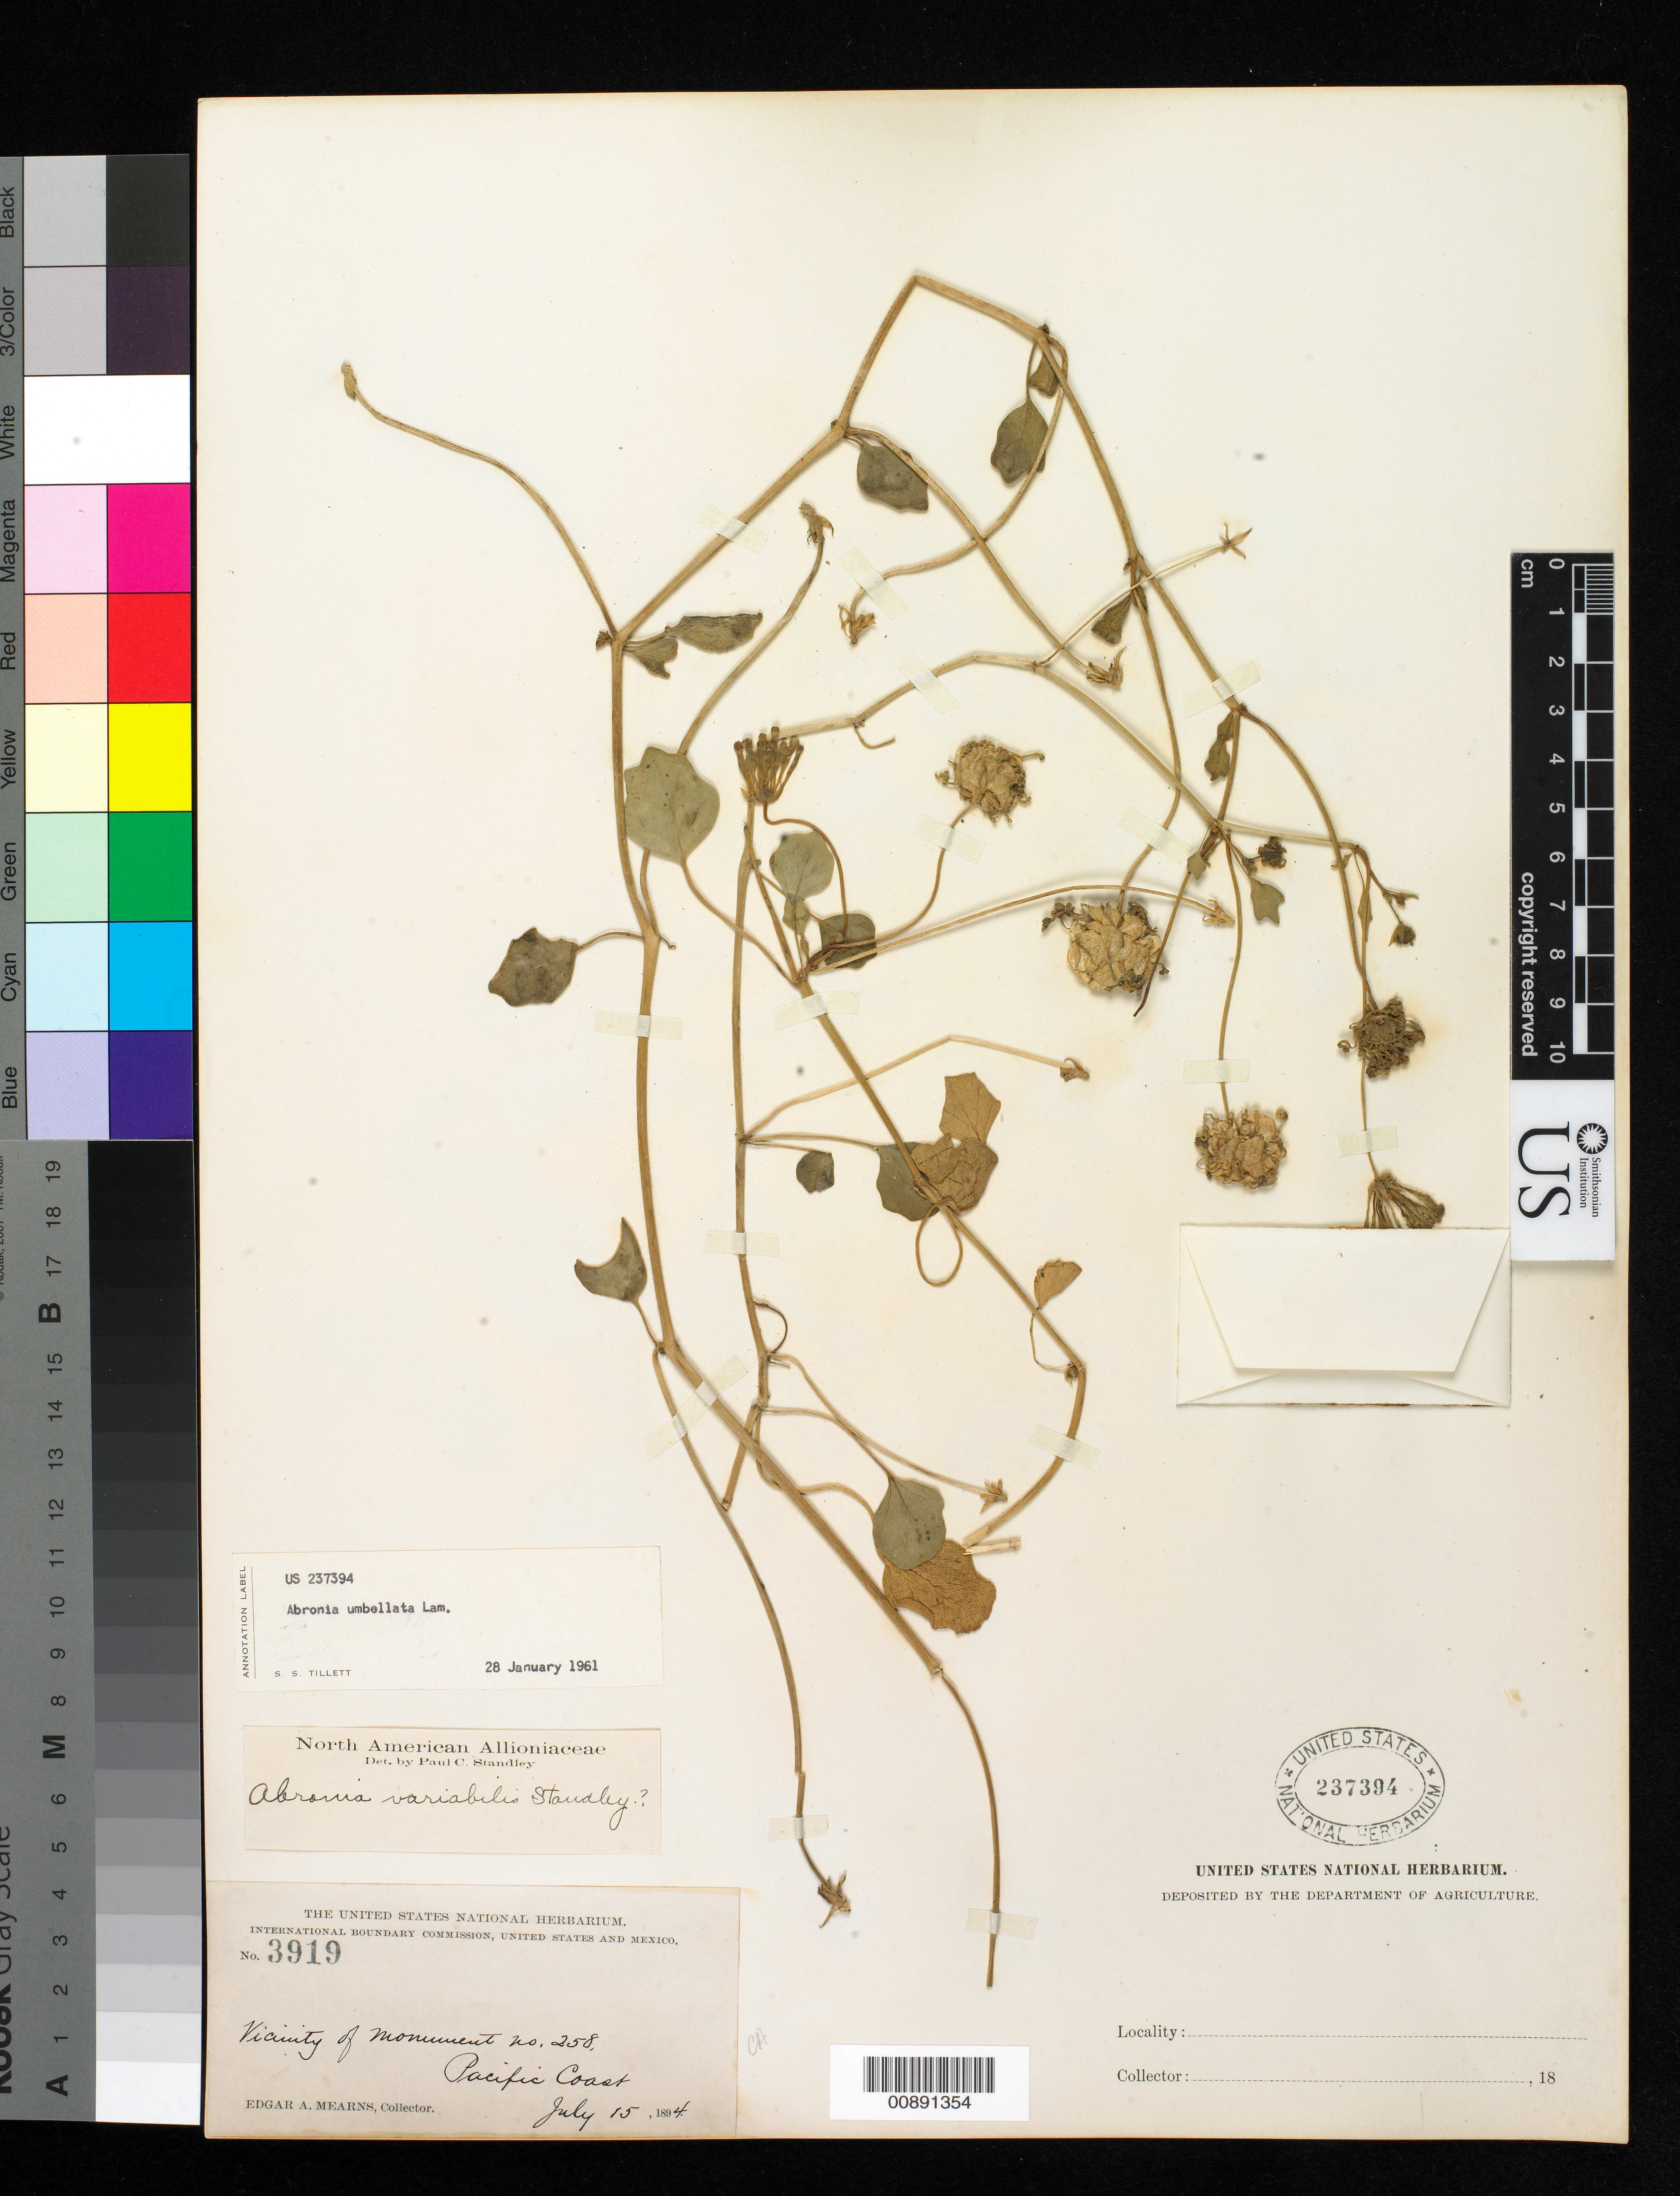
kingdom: Plantae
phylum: Tracheophyta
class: Magnoliopsida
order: Caryophyllales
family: Nyctaginaceae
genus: Abronia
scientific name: Abronia umbellata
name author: Lam.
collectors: E. A. Mearns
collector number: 3919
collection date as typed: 15 Jul 1894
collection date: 1894-07-15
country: United States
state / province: California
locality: Vicinity of Monument no. 258, Pacific Coast.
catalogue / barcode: US 237394